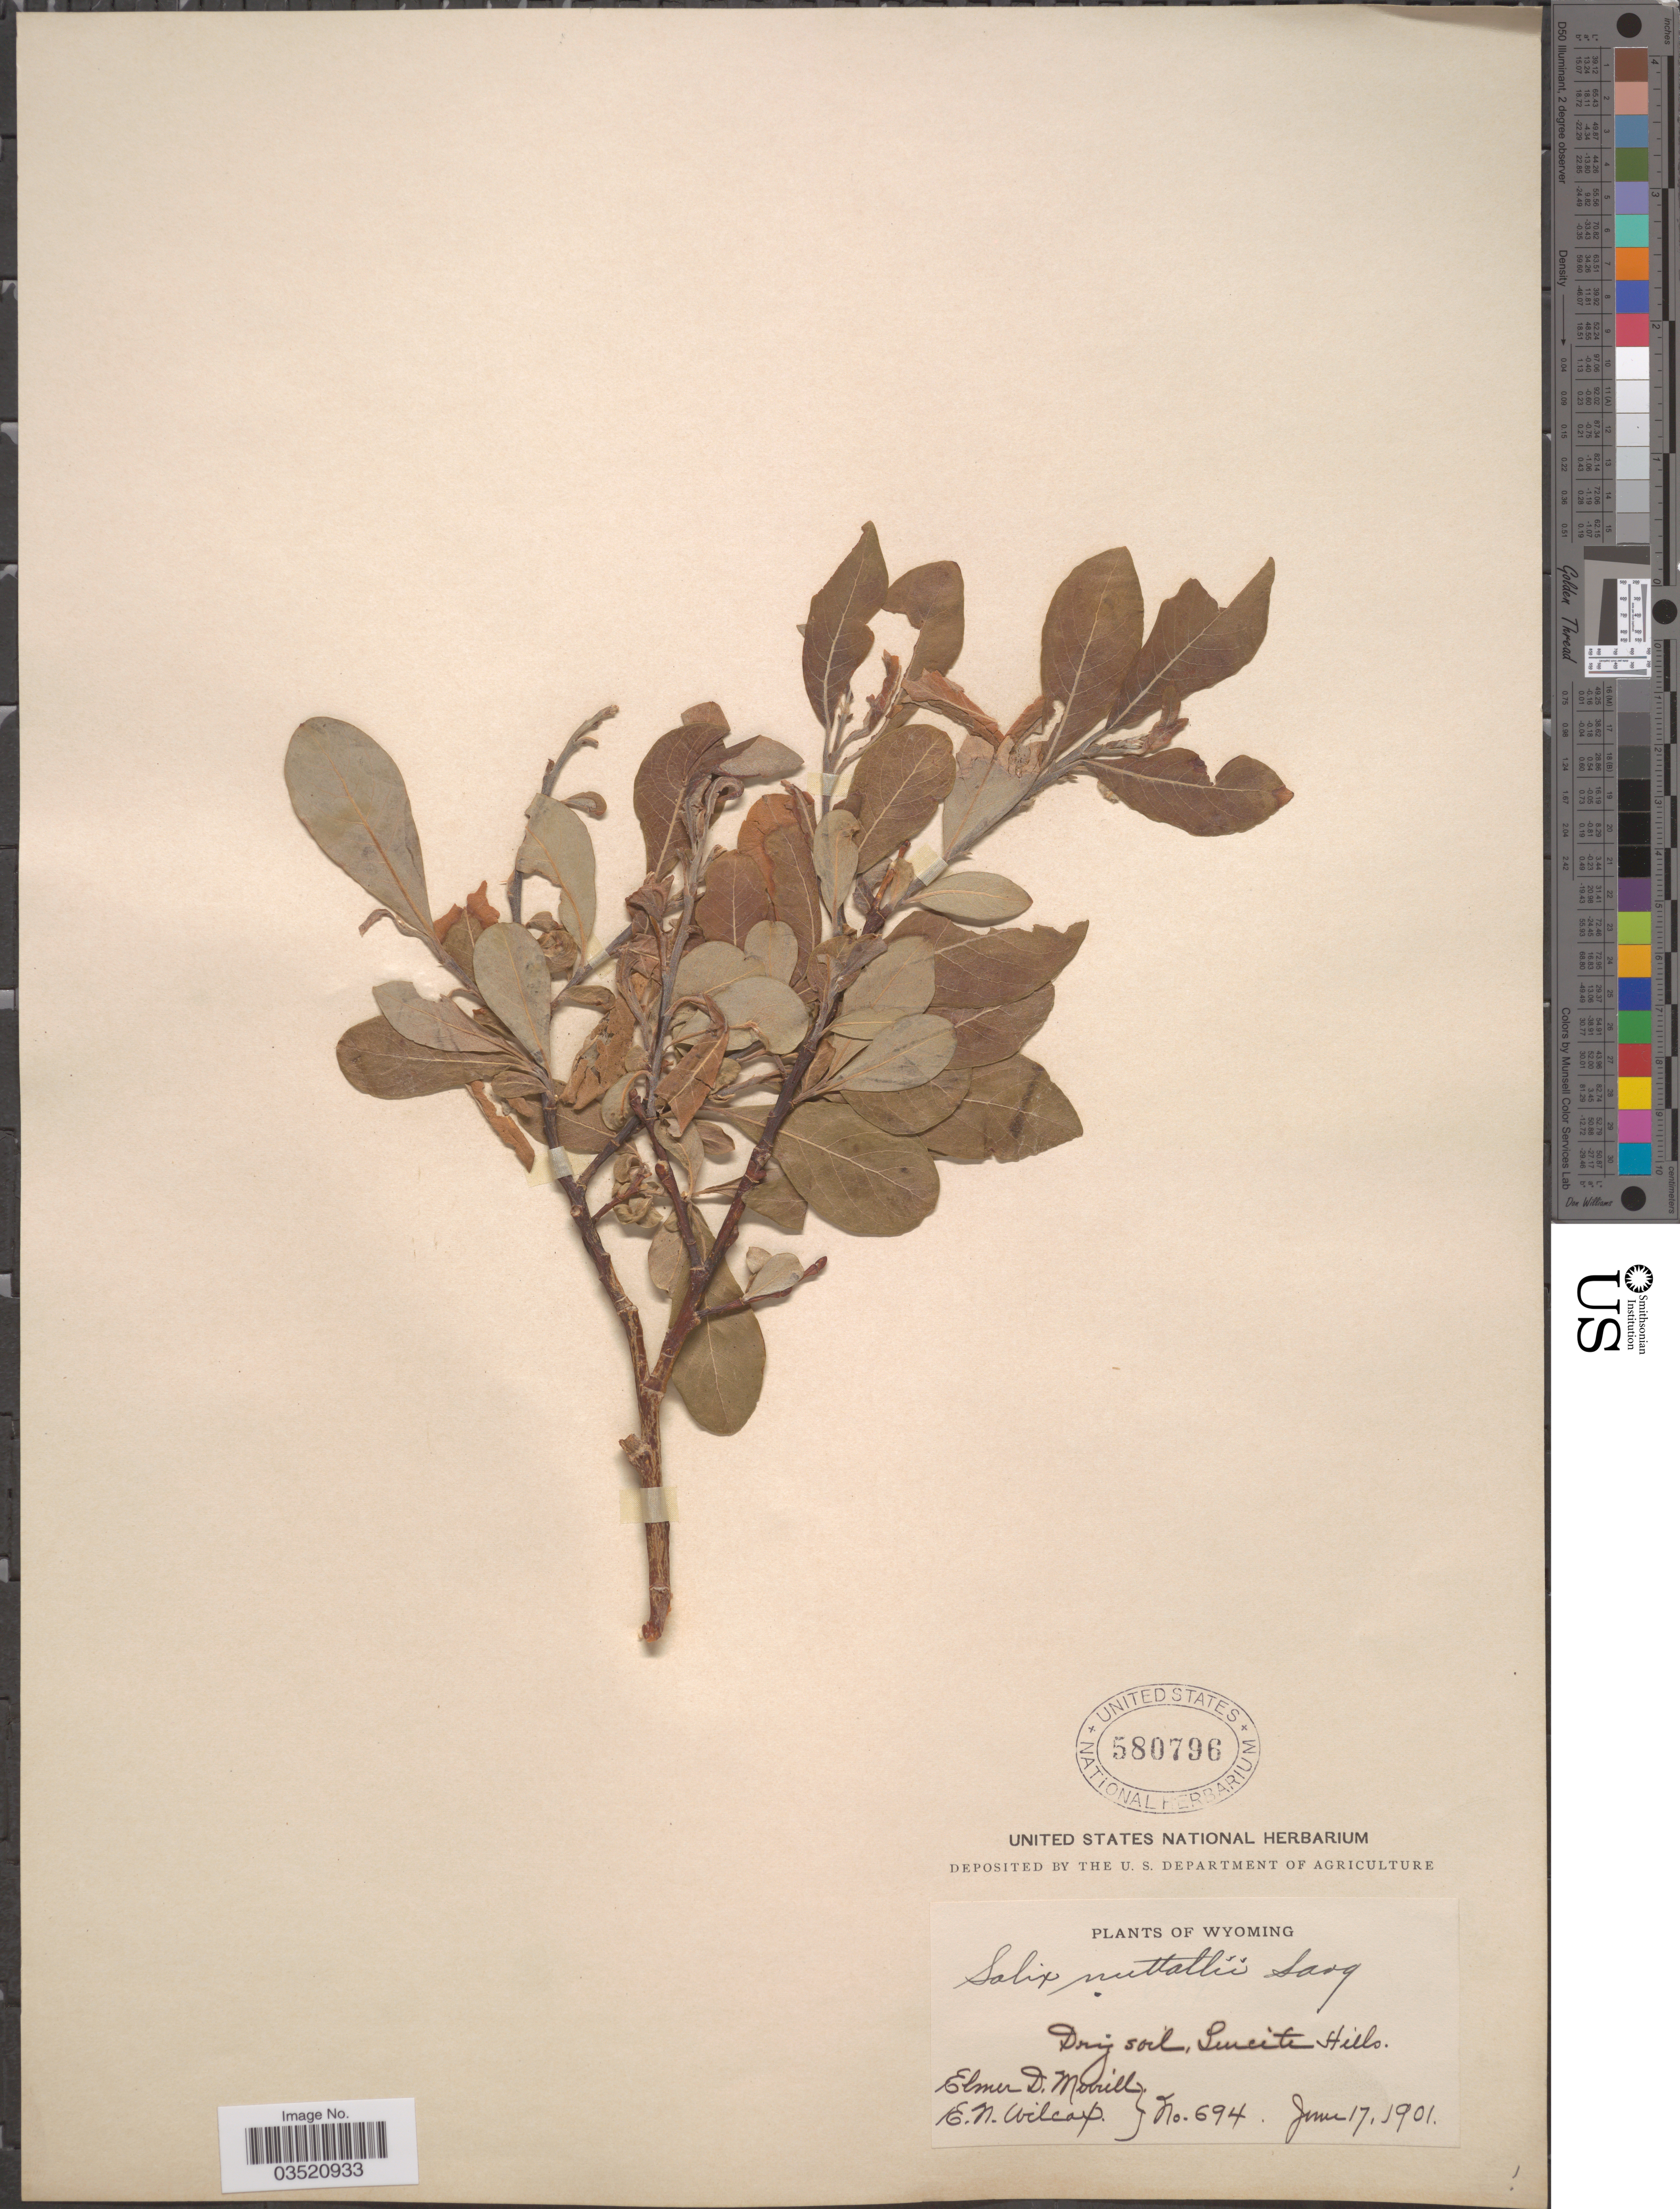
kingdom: Plantae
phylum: Tracheophyta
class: Magnoliopsida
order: Malpighiales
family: Salicaceae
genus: Salix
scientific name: Salix scouleriana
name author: Barratt ex Hook.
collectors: E. D. Merrill & E. Wilcox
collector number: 694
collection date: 1901-06-17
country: United States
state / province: Wyoming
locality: Leucite Hills.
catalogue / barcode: US 580796